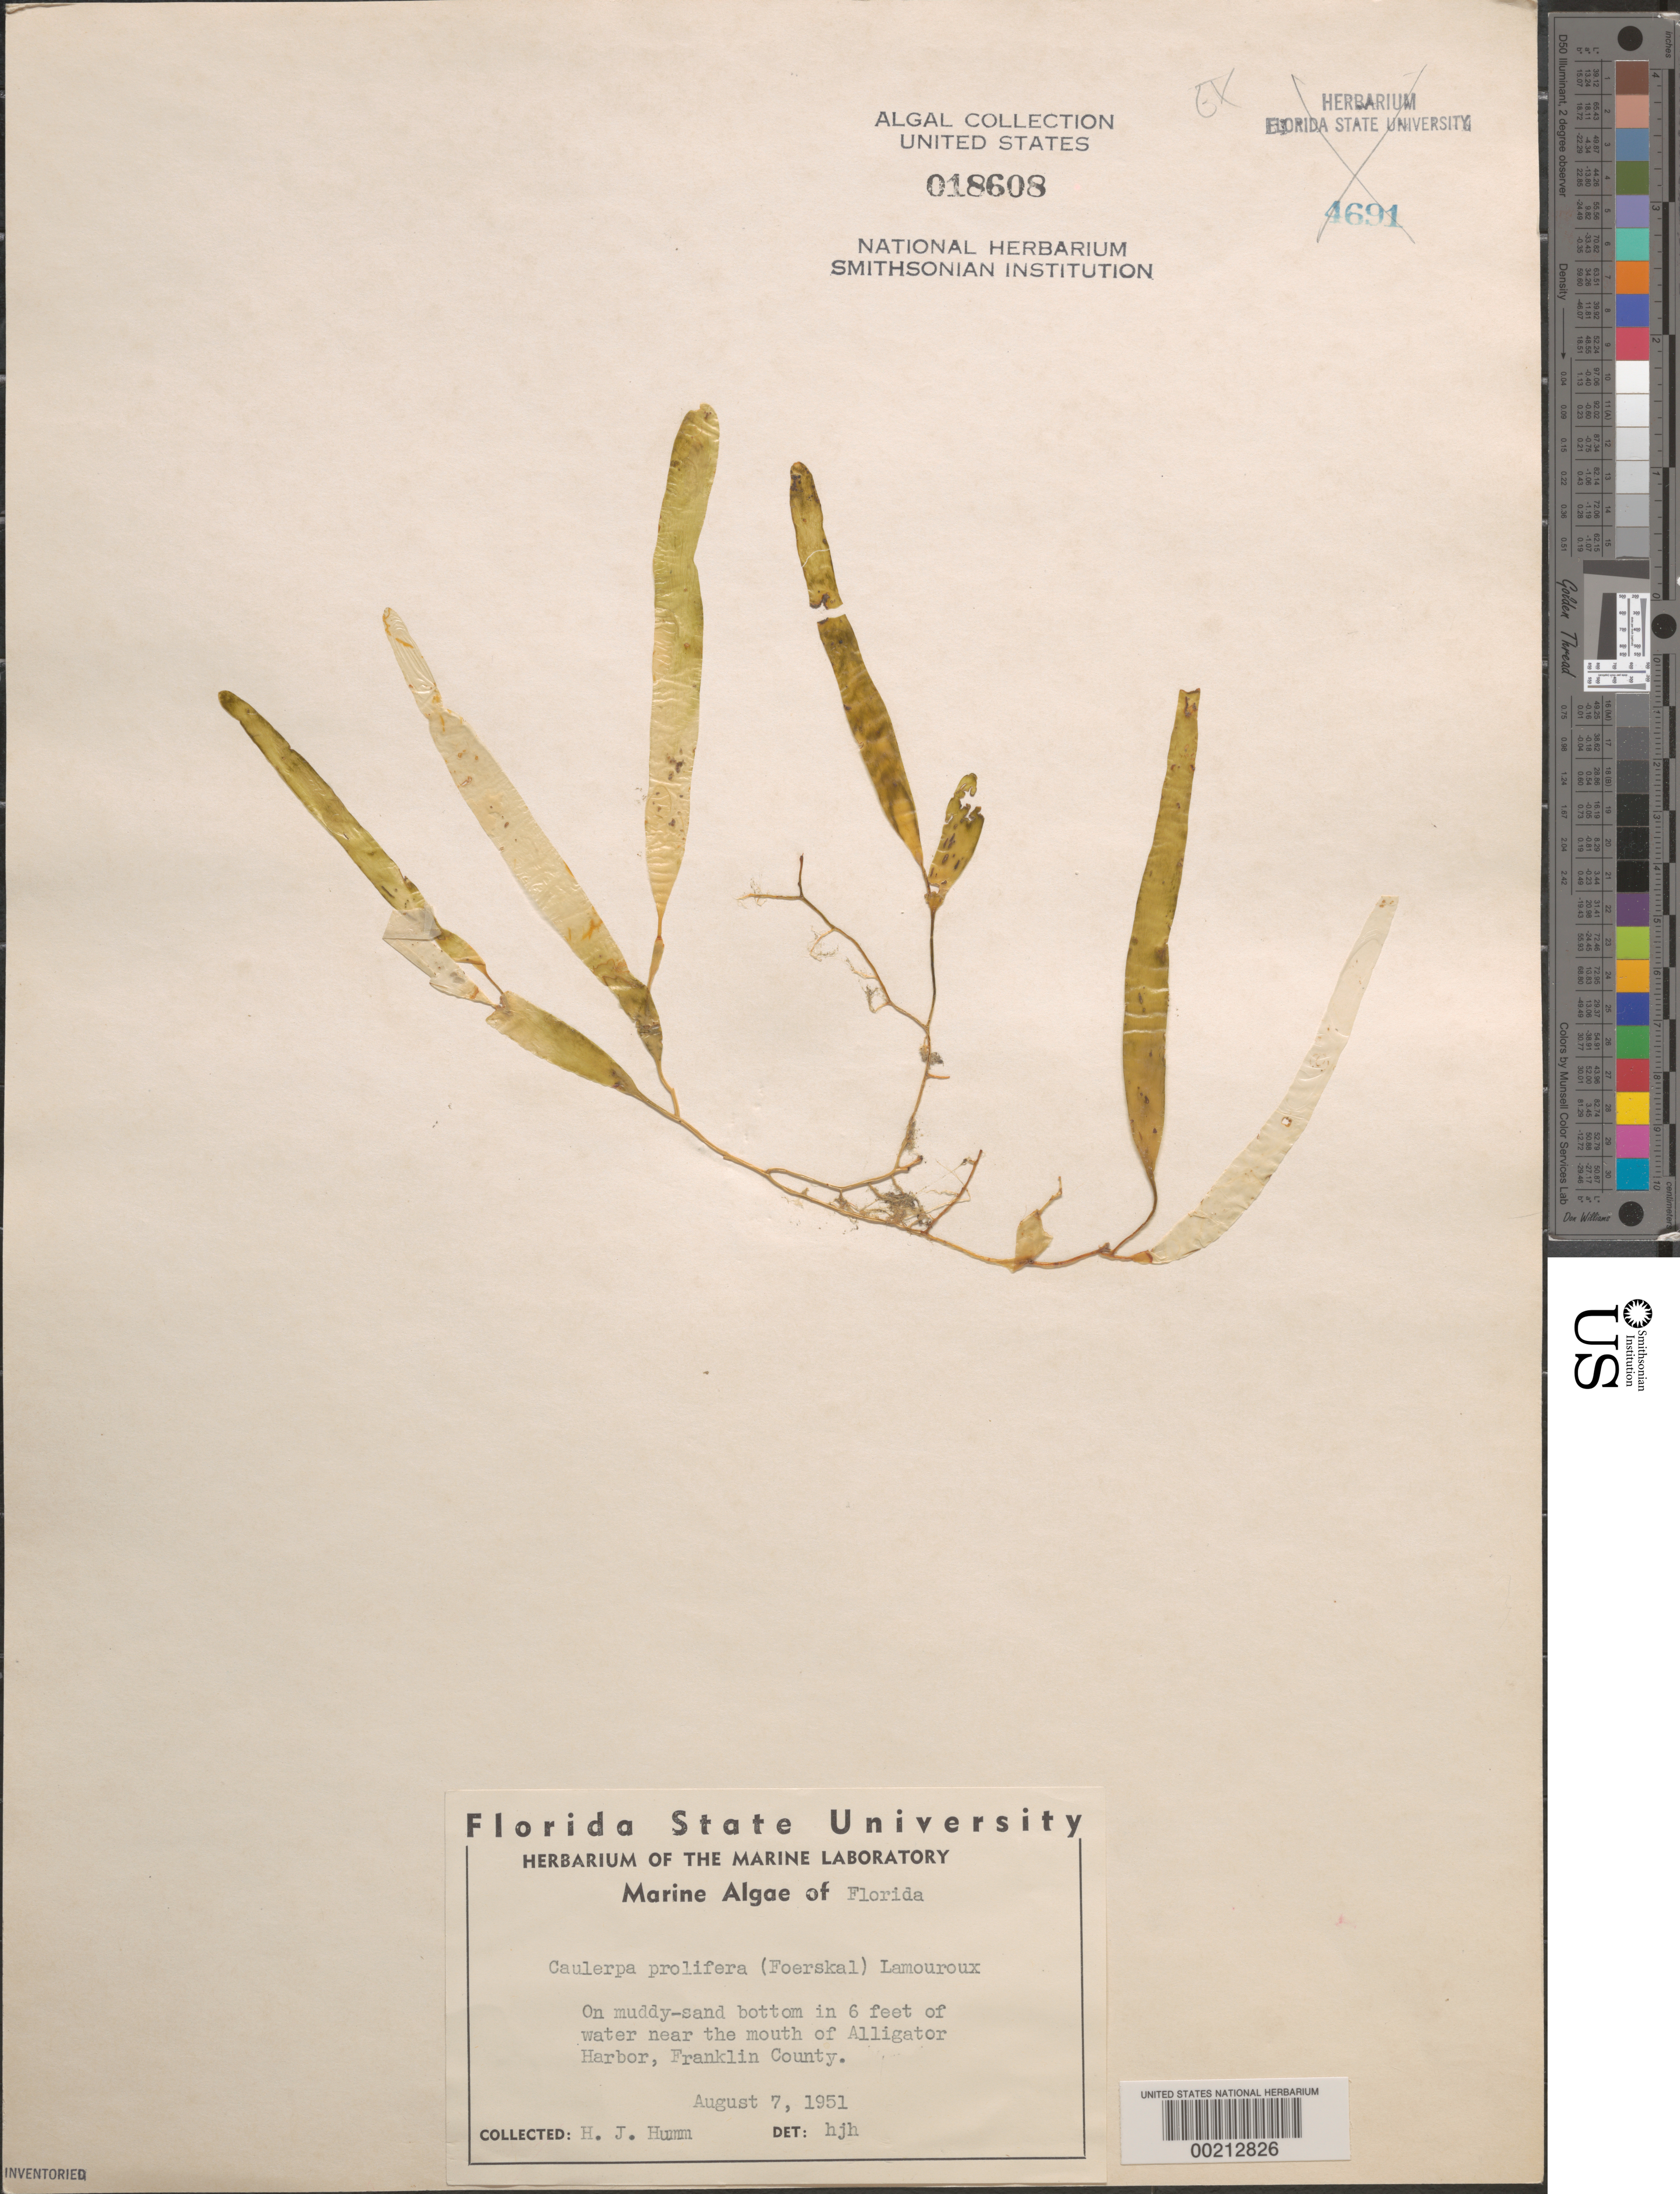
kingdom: Plantae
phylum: Chlorophyta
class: Ulvophyceae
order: Bryopsidales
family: Caulerpaceae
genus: Caulerpa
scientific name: Caulerpa prolifera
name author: (Forssk.) J.V.Lamouroux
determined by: Humm, Harold J.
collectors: H. J. Humm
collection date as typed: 07 Aug 1951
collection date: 1951-08-07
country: United States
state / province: Florida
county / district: Franklin County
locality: Near Alligator Harbor mouth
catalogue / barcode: US 18608